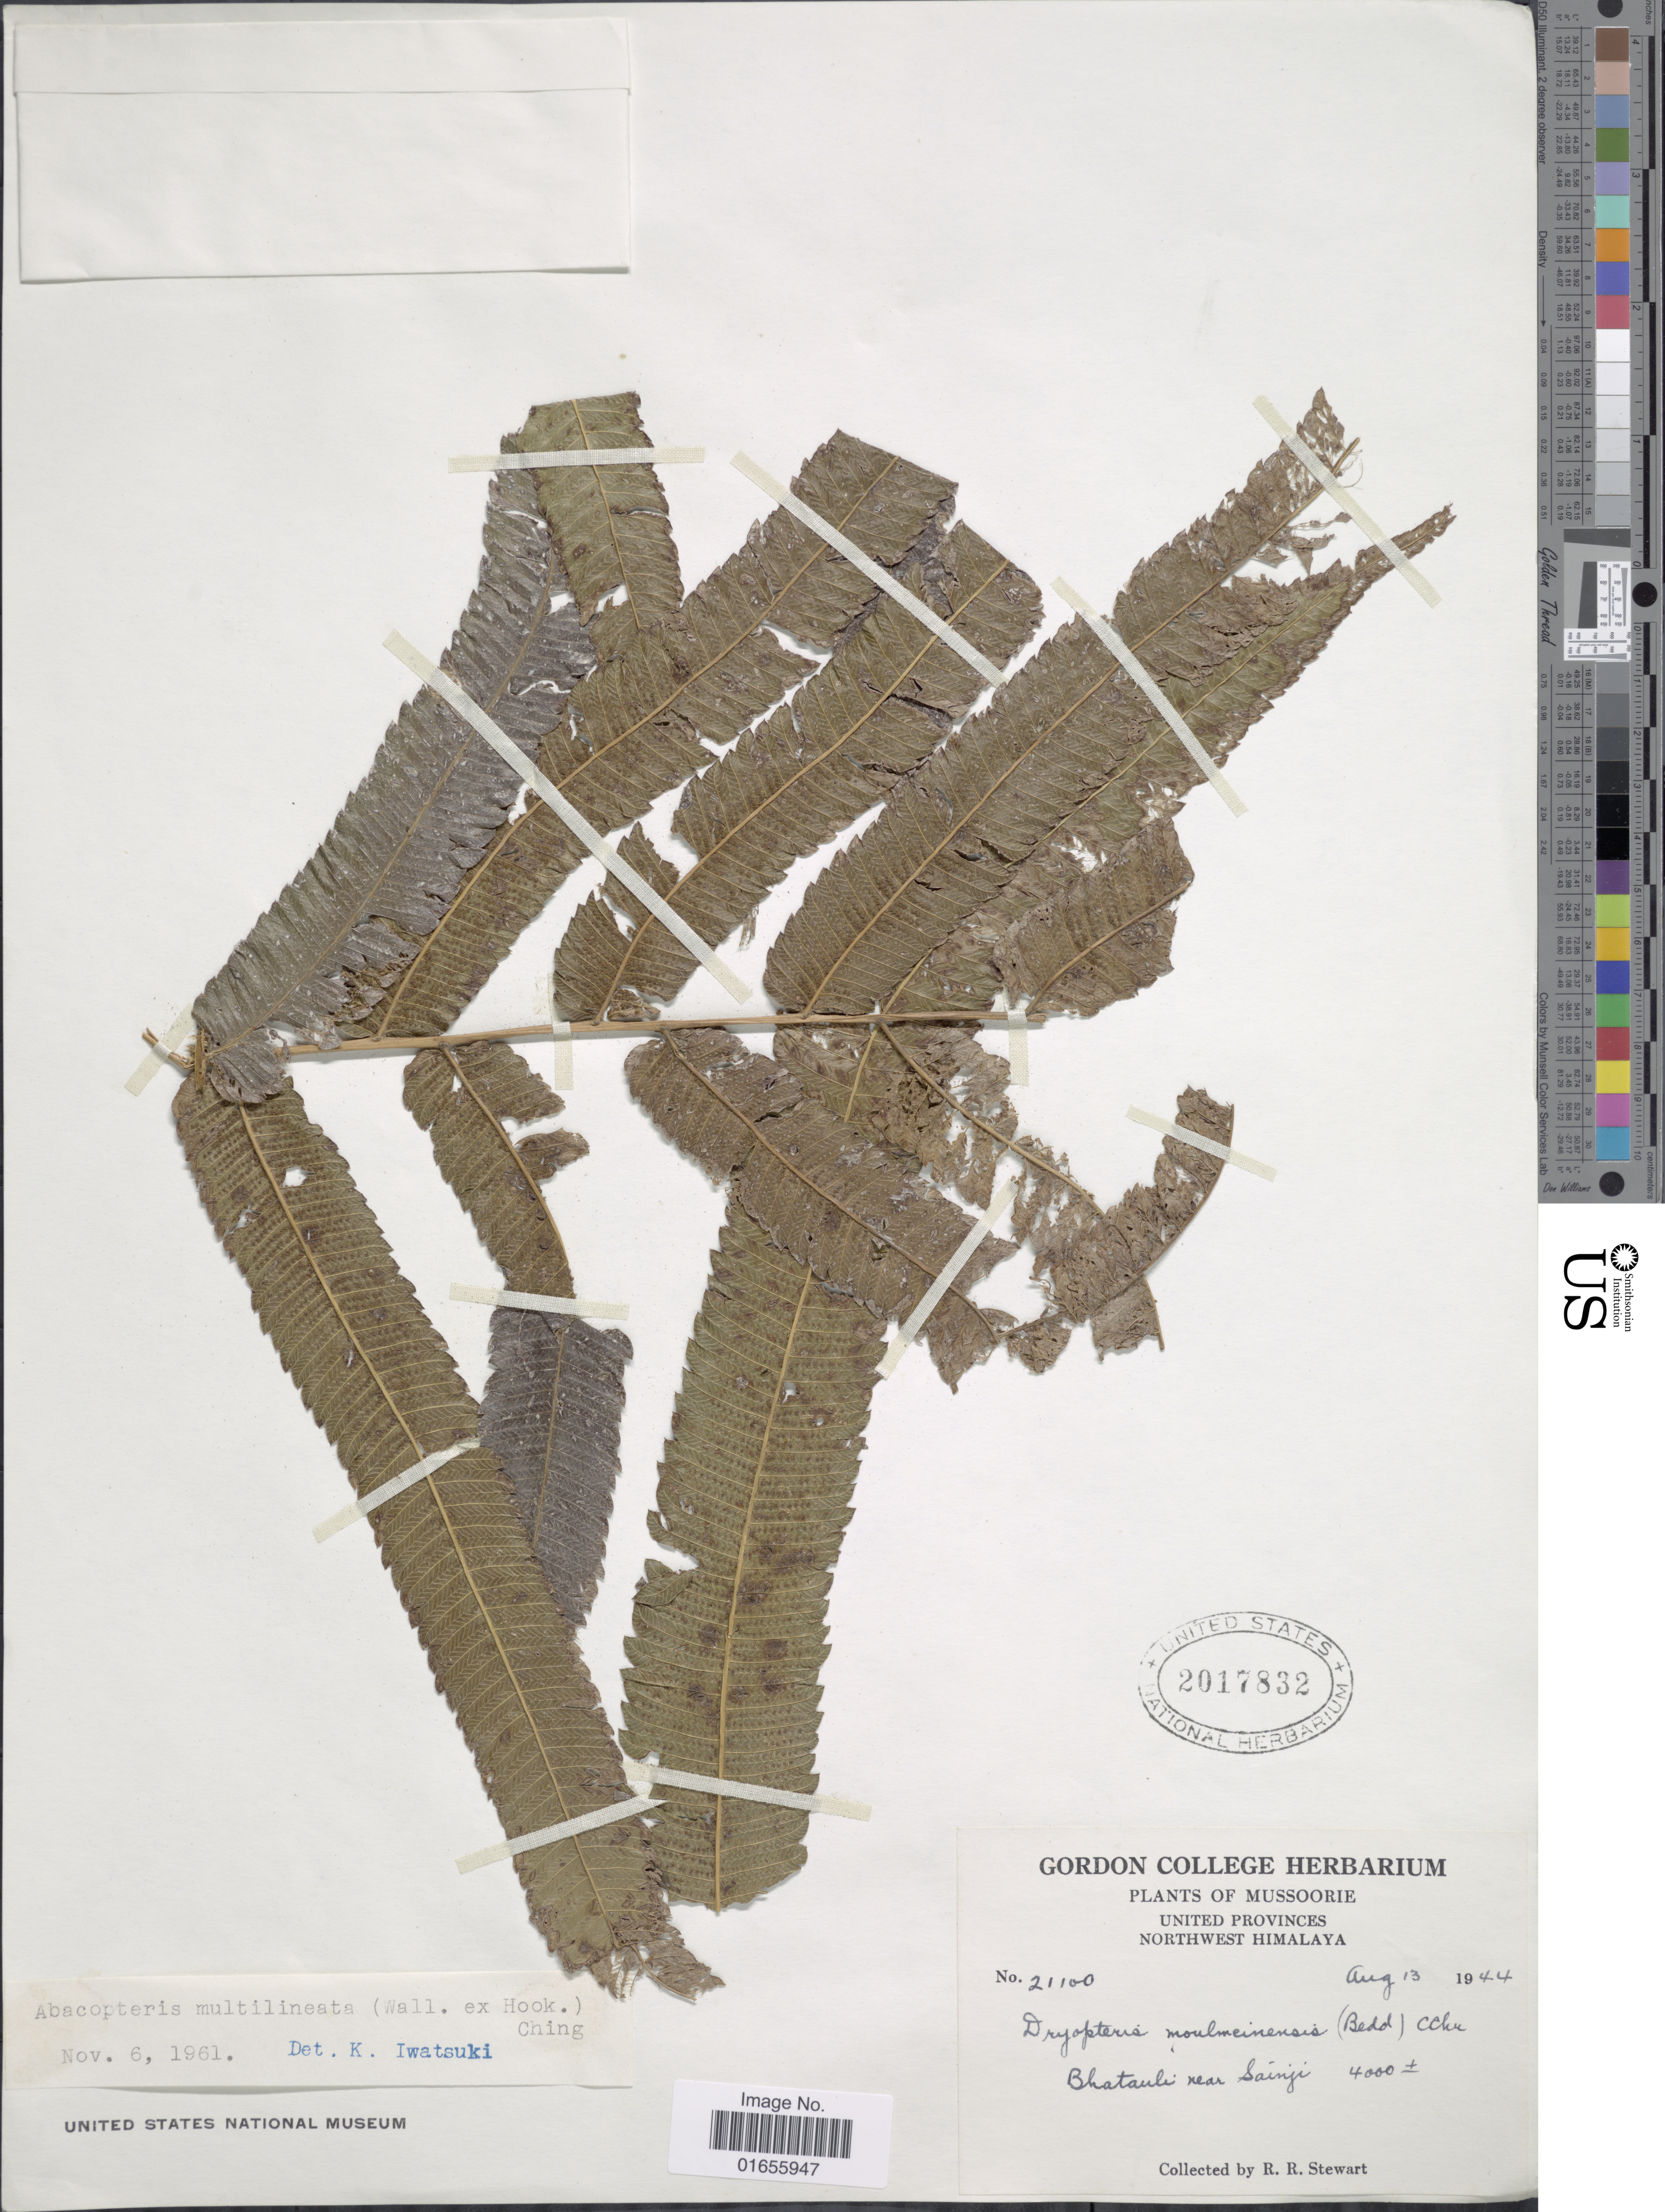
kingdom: Plantae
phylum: Tracheophyta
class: Polypodiopsida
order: Polypodiales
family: Thelypteridaceae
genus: Pronephrium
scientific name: Pronephrium nudatum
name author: (Roxb.) Holttum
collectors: R. R. Stewart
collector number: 21100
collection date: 1944-08-13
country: India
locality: Mussoorie, United Provinces, Northwest Himalaya, Bhatauli near Sainji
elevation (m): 1219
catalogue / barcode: US 207832